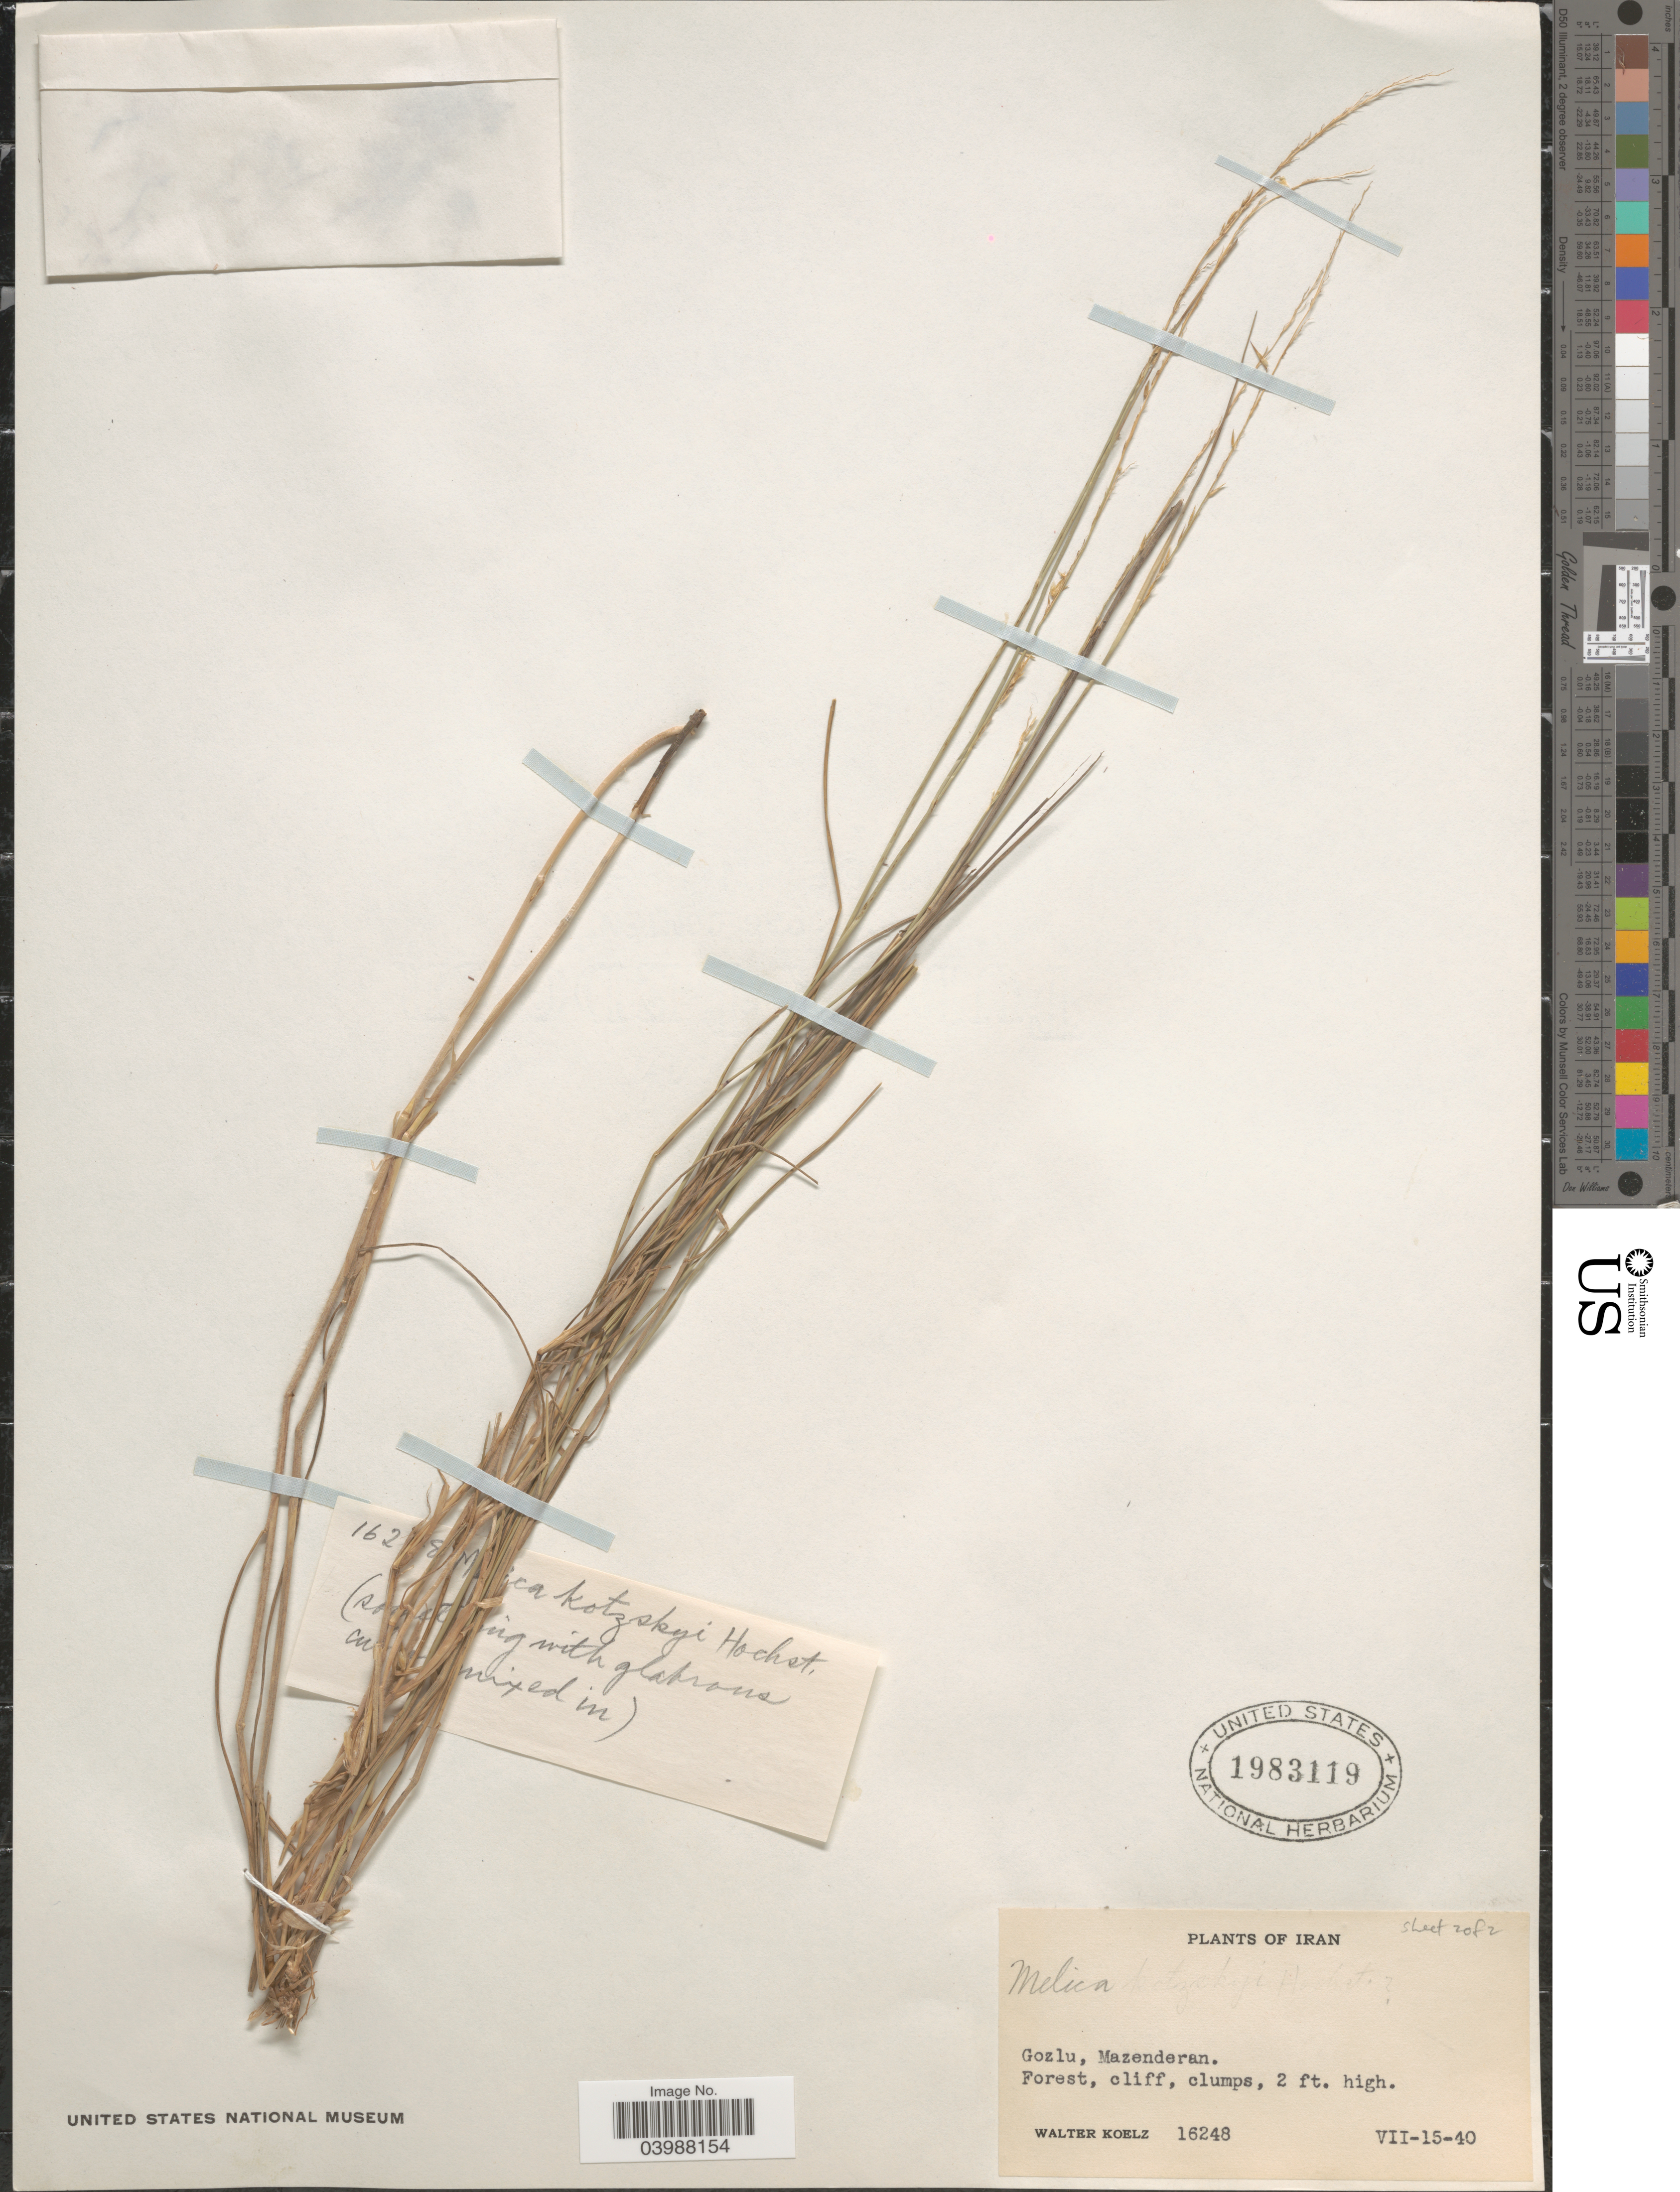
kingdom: Plantae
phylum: Tracheophyta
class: Liliopsida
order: Poales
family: Poaceae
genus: Melica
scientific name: Melica sp.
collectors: W. N. Koelz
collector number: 16248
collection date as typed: Transcribed d/m/y: 15/7/40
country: Iran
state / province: Mazandaran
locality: Gozlu, Mazenderan.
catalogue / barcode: US 1983119